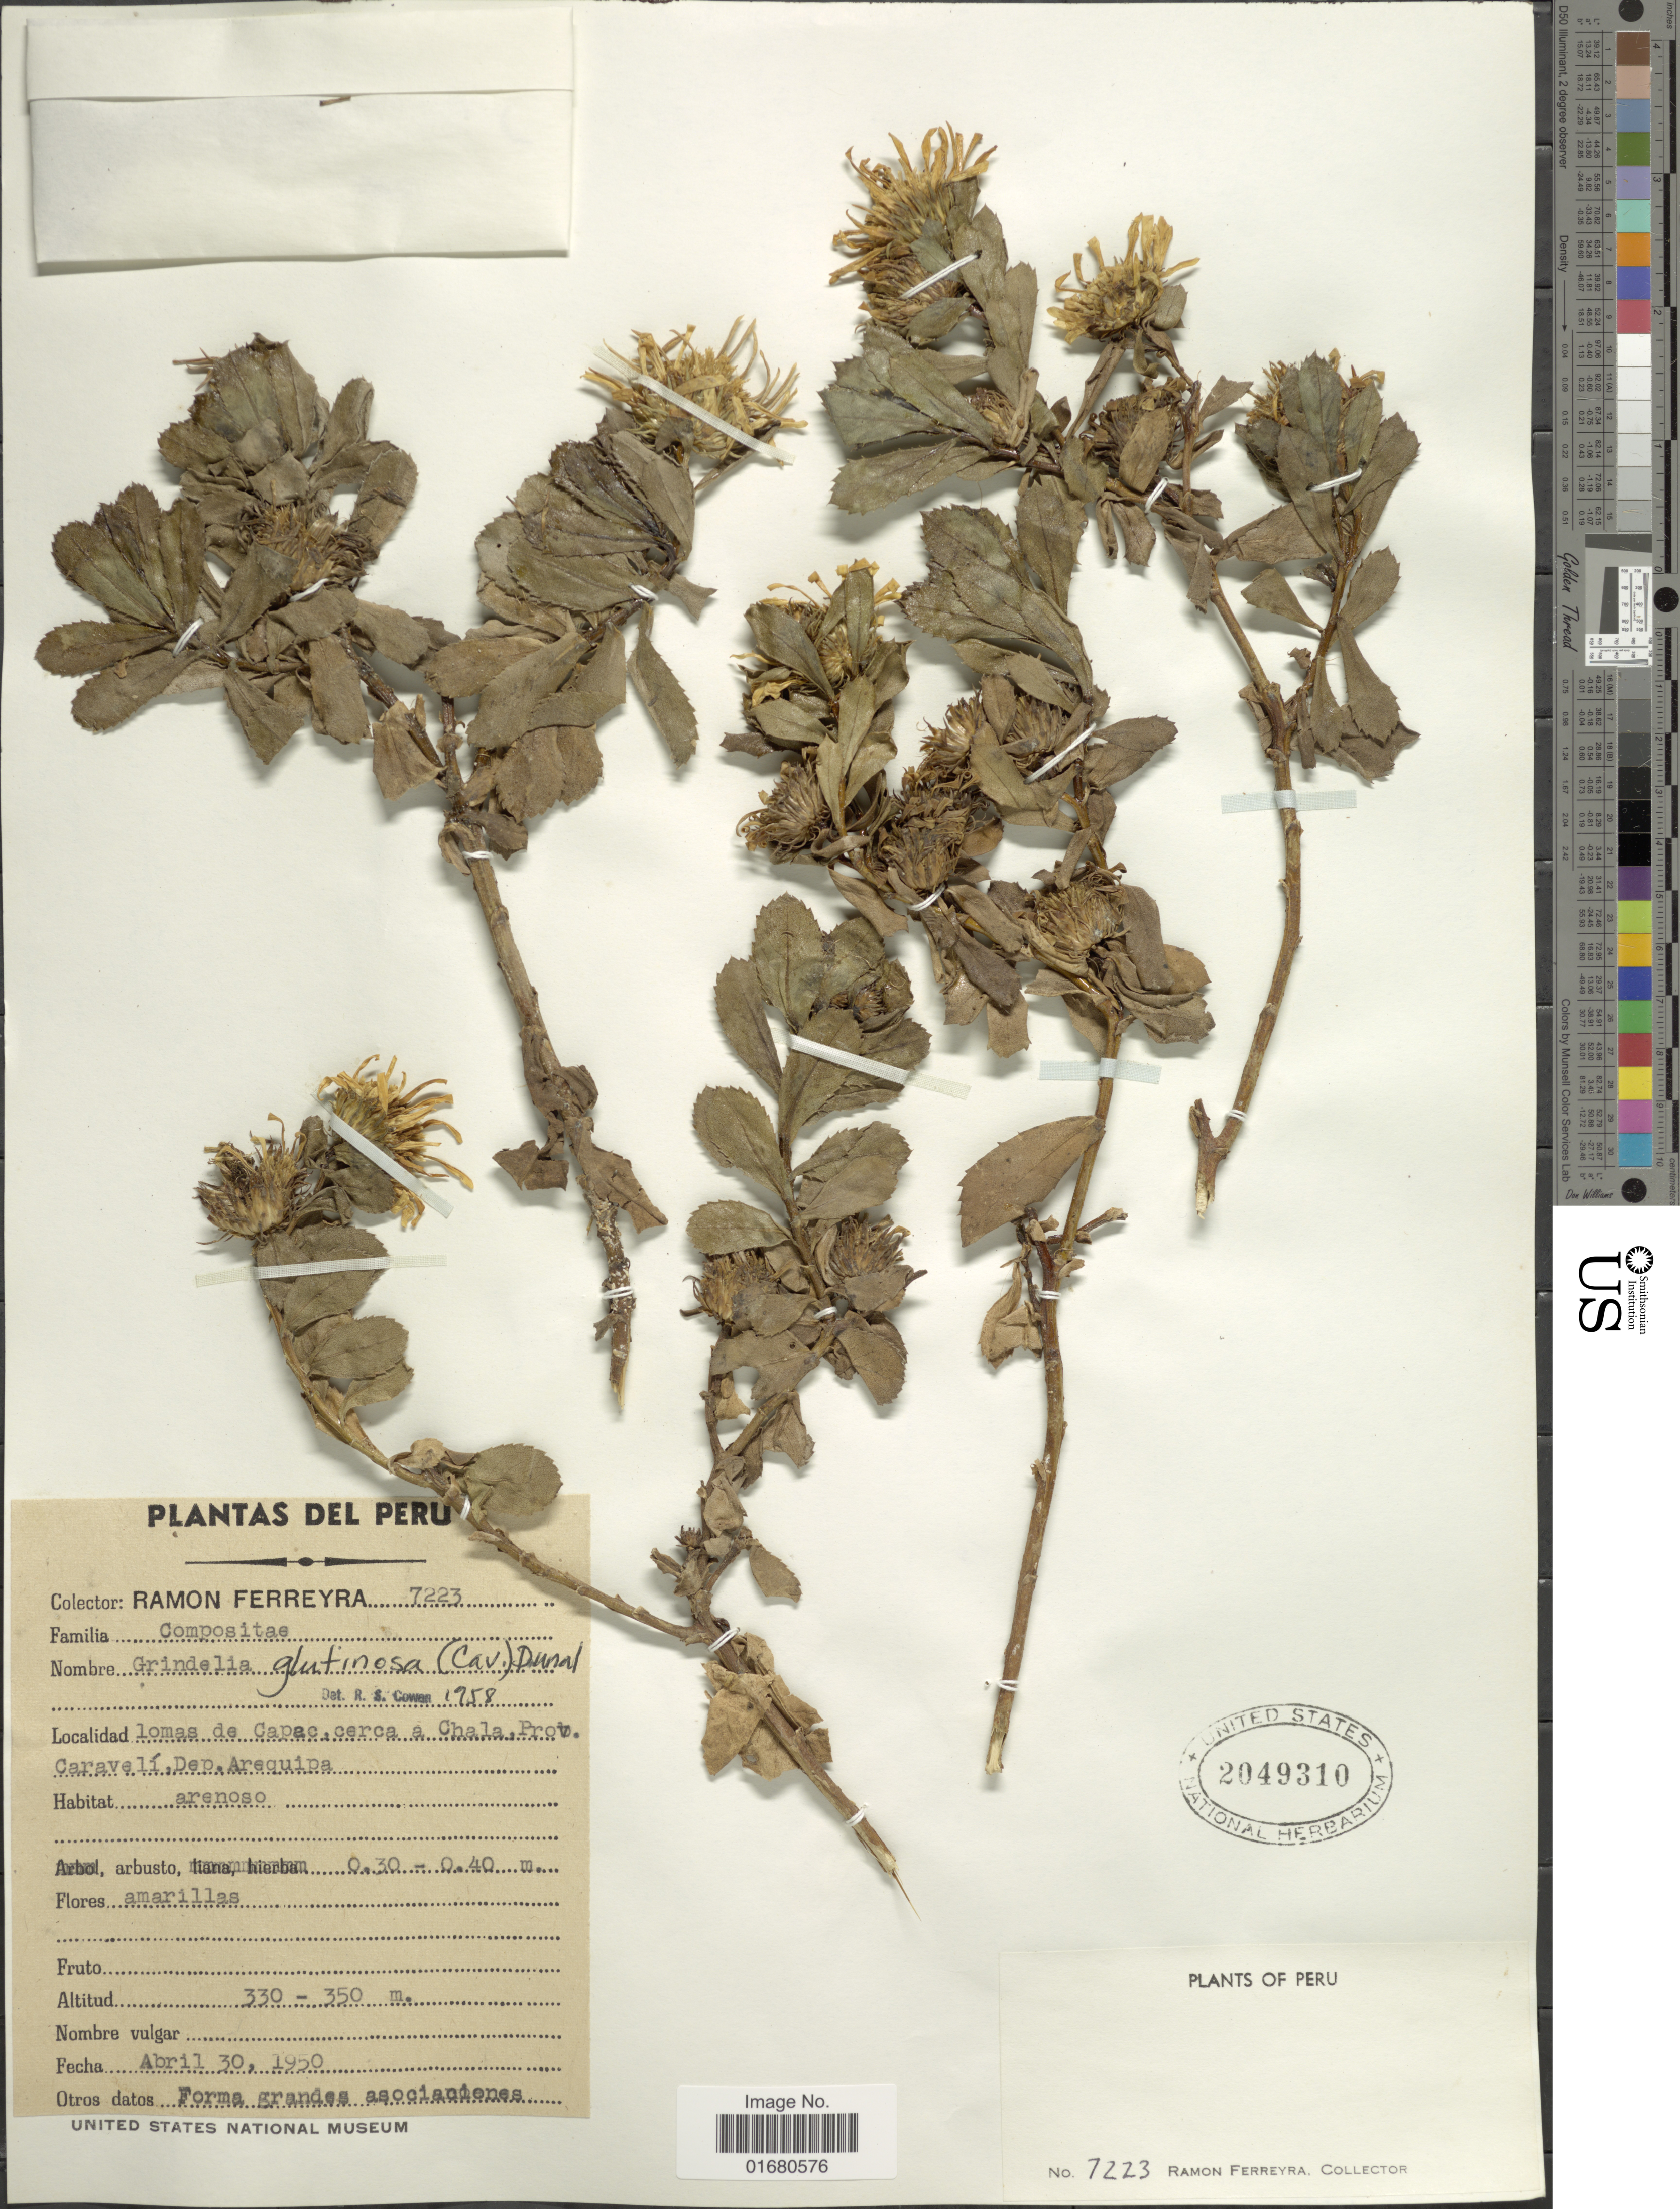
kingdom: Plantae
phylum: Tracheophyta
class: Magnoliopsida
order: Asterales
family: Asteraceae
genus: Grindelia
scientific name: Grindelia glutinosa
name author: (Cav.) Dunal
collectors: R. A. Ferreyra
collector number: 7223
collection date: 1950-04-30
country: Peru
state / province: Arequipa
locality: Lomas de Capac, cerca a Chala, Prov. Caraveli, Dep. Arequipa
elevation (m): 330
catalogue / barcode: US 2049310